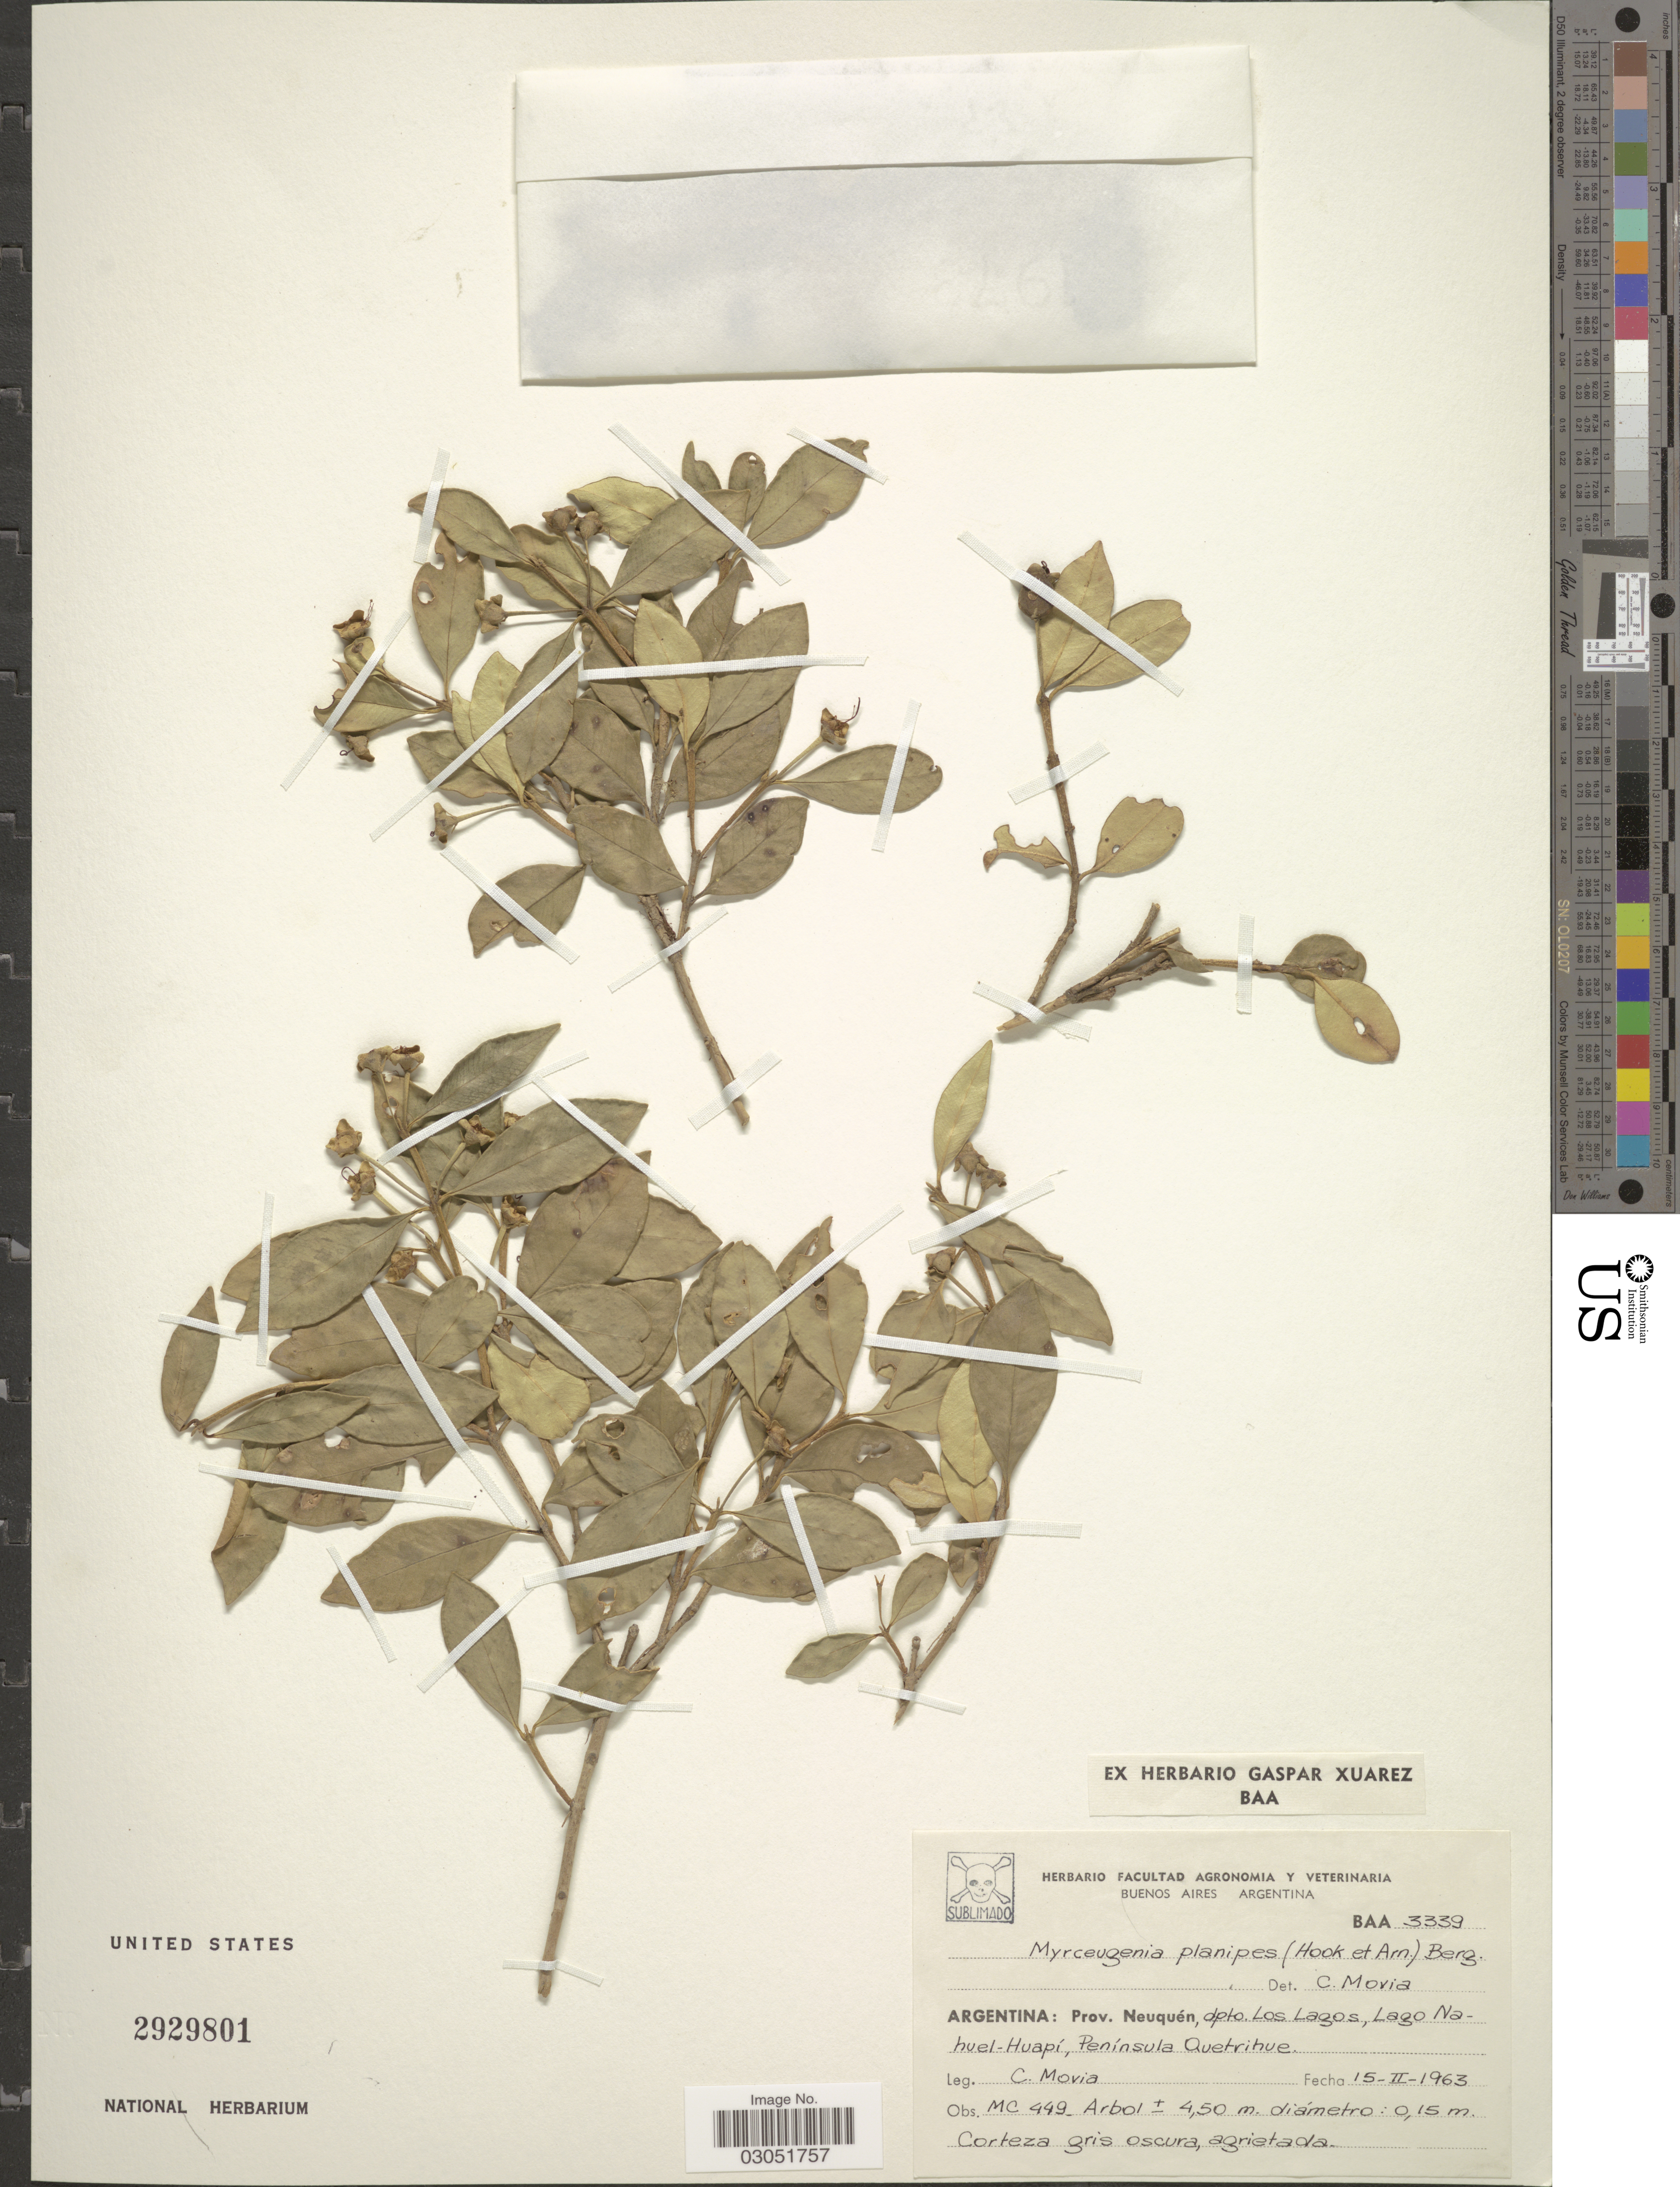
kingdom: Plantae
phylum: Tracheophyta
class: Magnoliopsida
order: Myrtales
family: Myrtaceae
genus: Myrceugenia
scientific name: Myrceugenia planipes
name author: (Hook. & Arn.) O. Berg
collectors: C. Movia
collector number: BAA 3339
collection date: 1963-02-15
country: Argentina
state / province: Neuquen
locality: Dpto. Los Lagos, Lago Nahuel-Huapí, Península Quetrihue.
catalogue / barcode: US 2929801